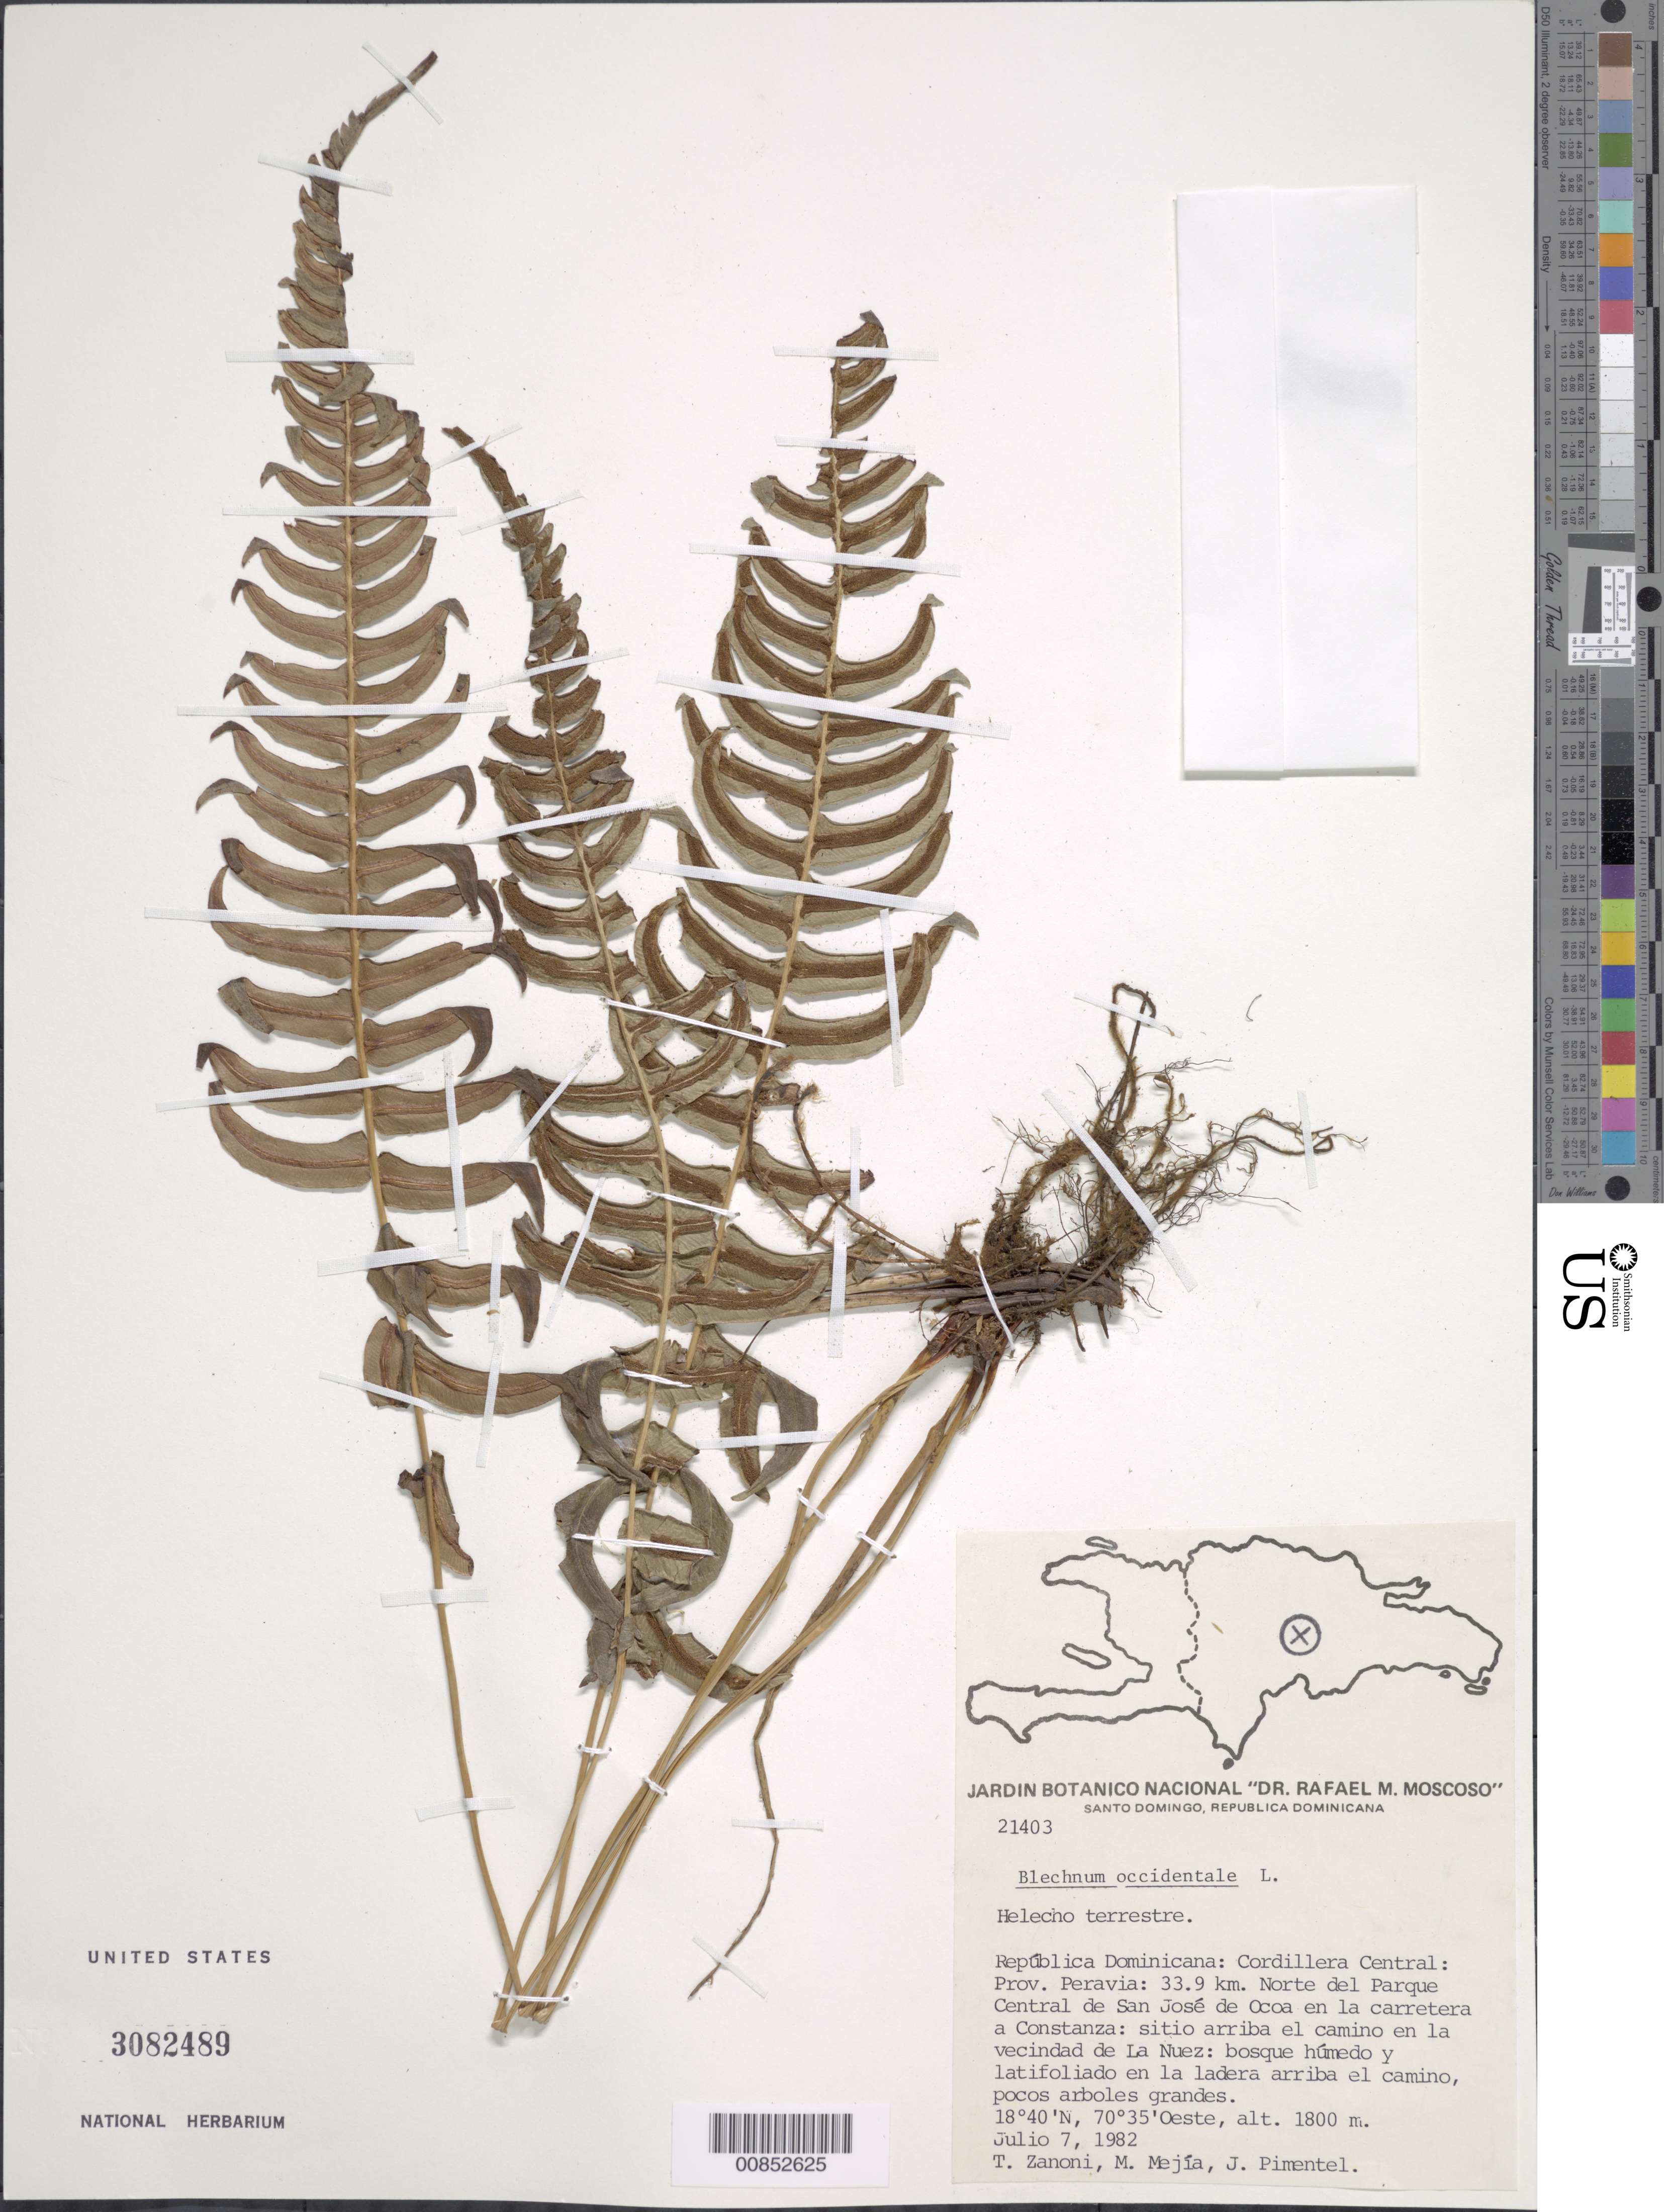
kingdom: Plantae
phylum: Tracheophyta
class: Polypodiopsida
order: Polypodiales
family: Blechnaceae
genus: Blechnum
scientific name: Blechnum occidentale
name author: L.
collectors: T. A. Zanoni, M. Mejia & J. Pimentel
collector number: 21403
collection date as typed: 07 Jul 1982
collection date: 1982-07-07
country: Dominican Republic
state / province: Peravia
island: Hispaniola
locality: Cordillera Central, 33.9 km N del Parque Central de San José de Ocoa en la carretera a constanza, vecindad de La Nuez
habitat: Bosque húmedo y latifoliado en la ladera arriba el camino, pocos arboles grandes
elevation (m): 1800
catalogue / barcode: US 3082489